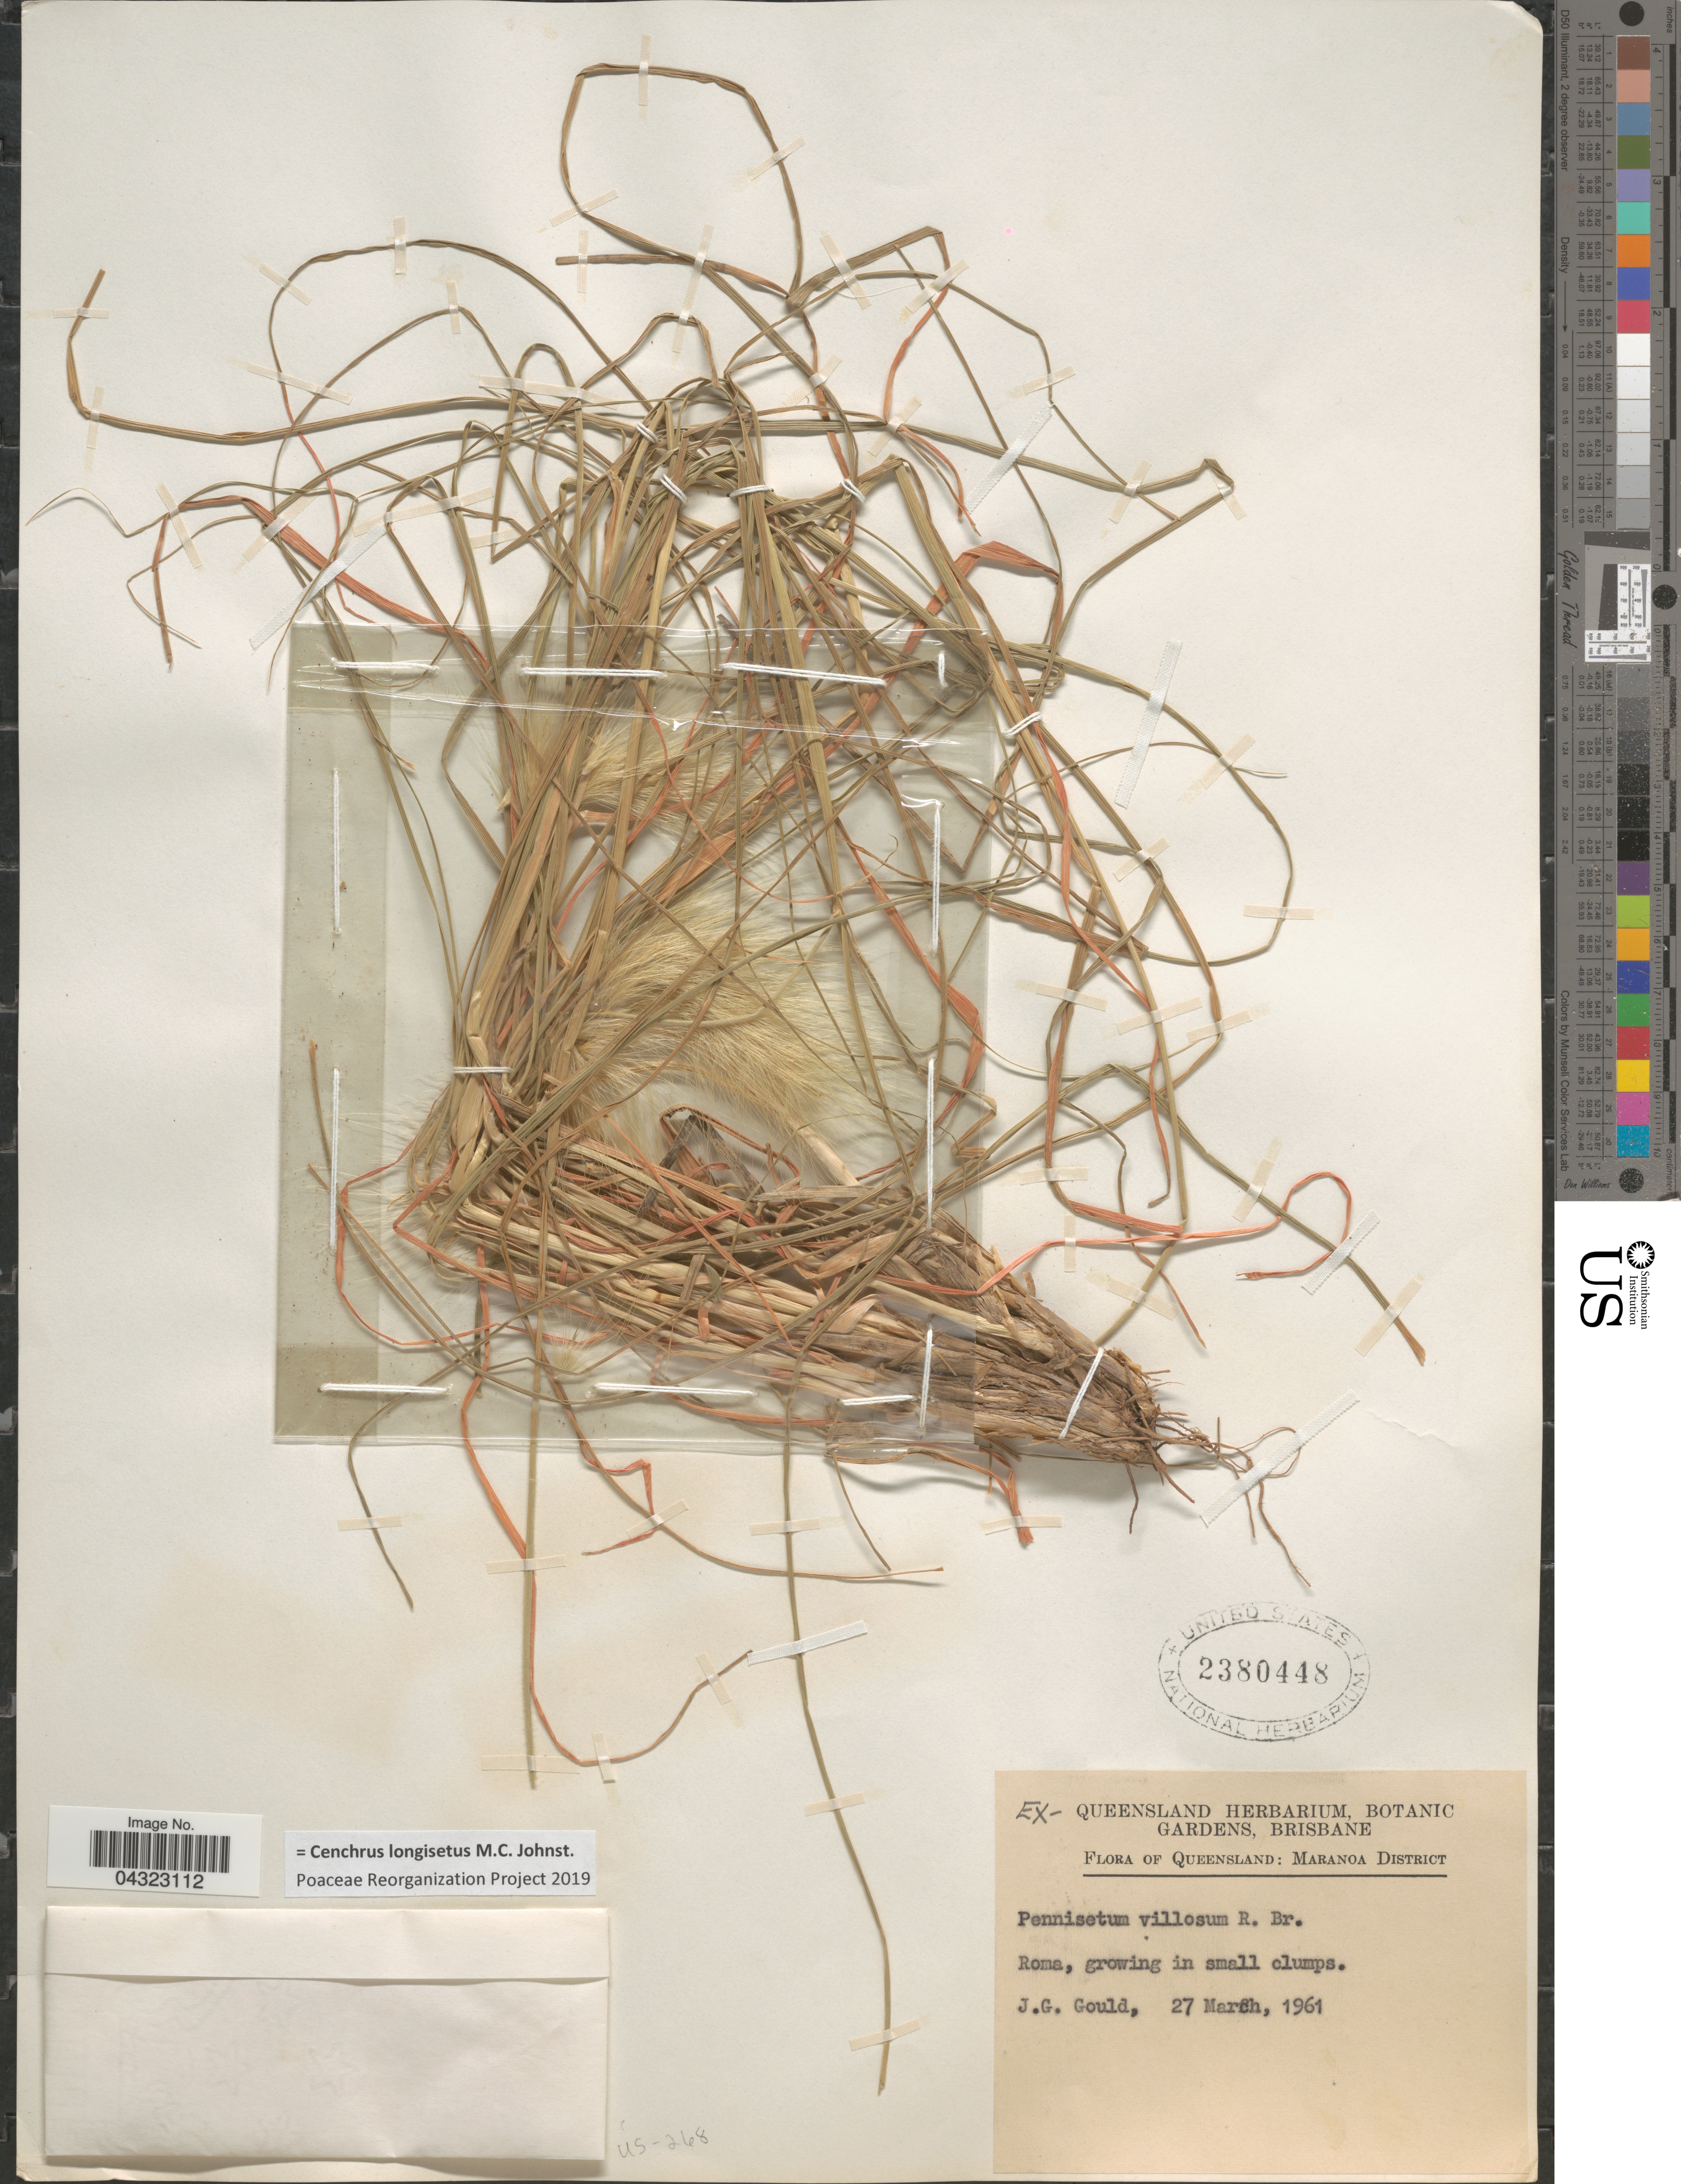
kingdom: Plantae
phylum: Tracheophyta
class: Liliopsida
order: Poales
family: Poaceae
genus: Cenchrus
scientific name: Cenchrus longisetus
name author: M.C. Johnst.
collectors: J. Gould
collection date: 1961-03-27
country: Australia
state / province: Queensland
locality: Maranoa District. Roma, growing in small clumps.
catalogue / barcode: US 2380448